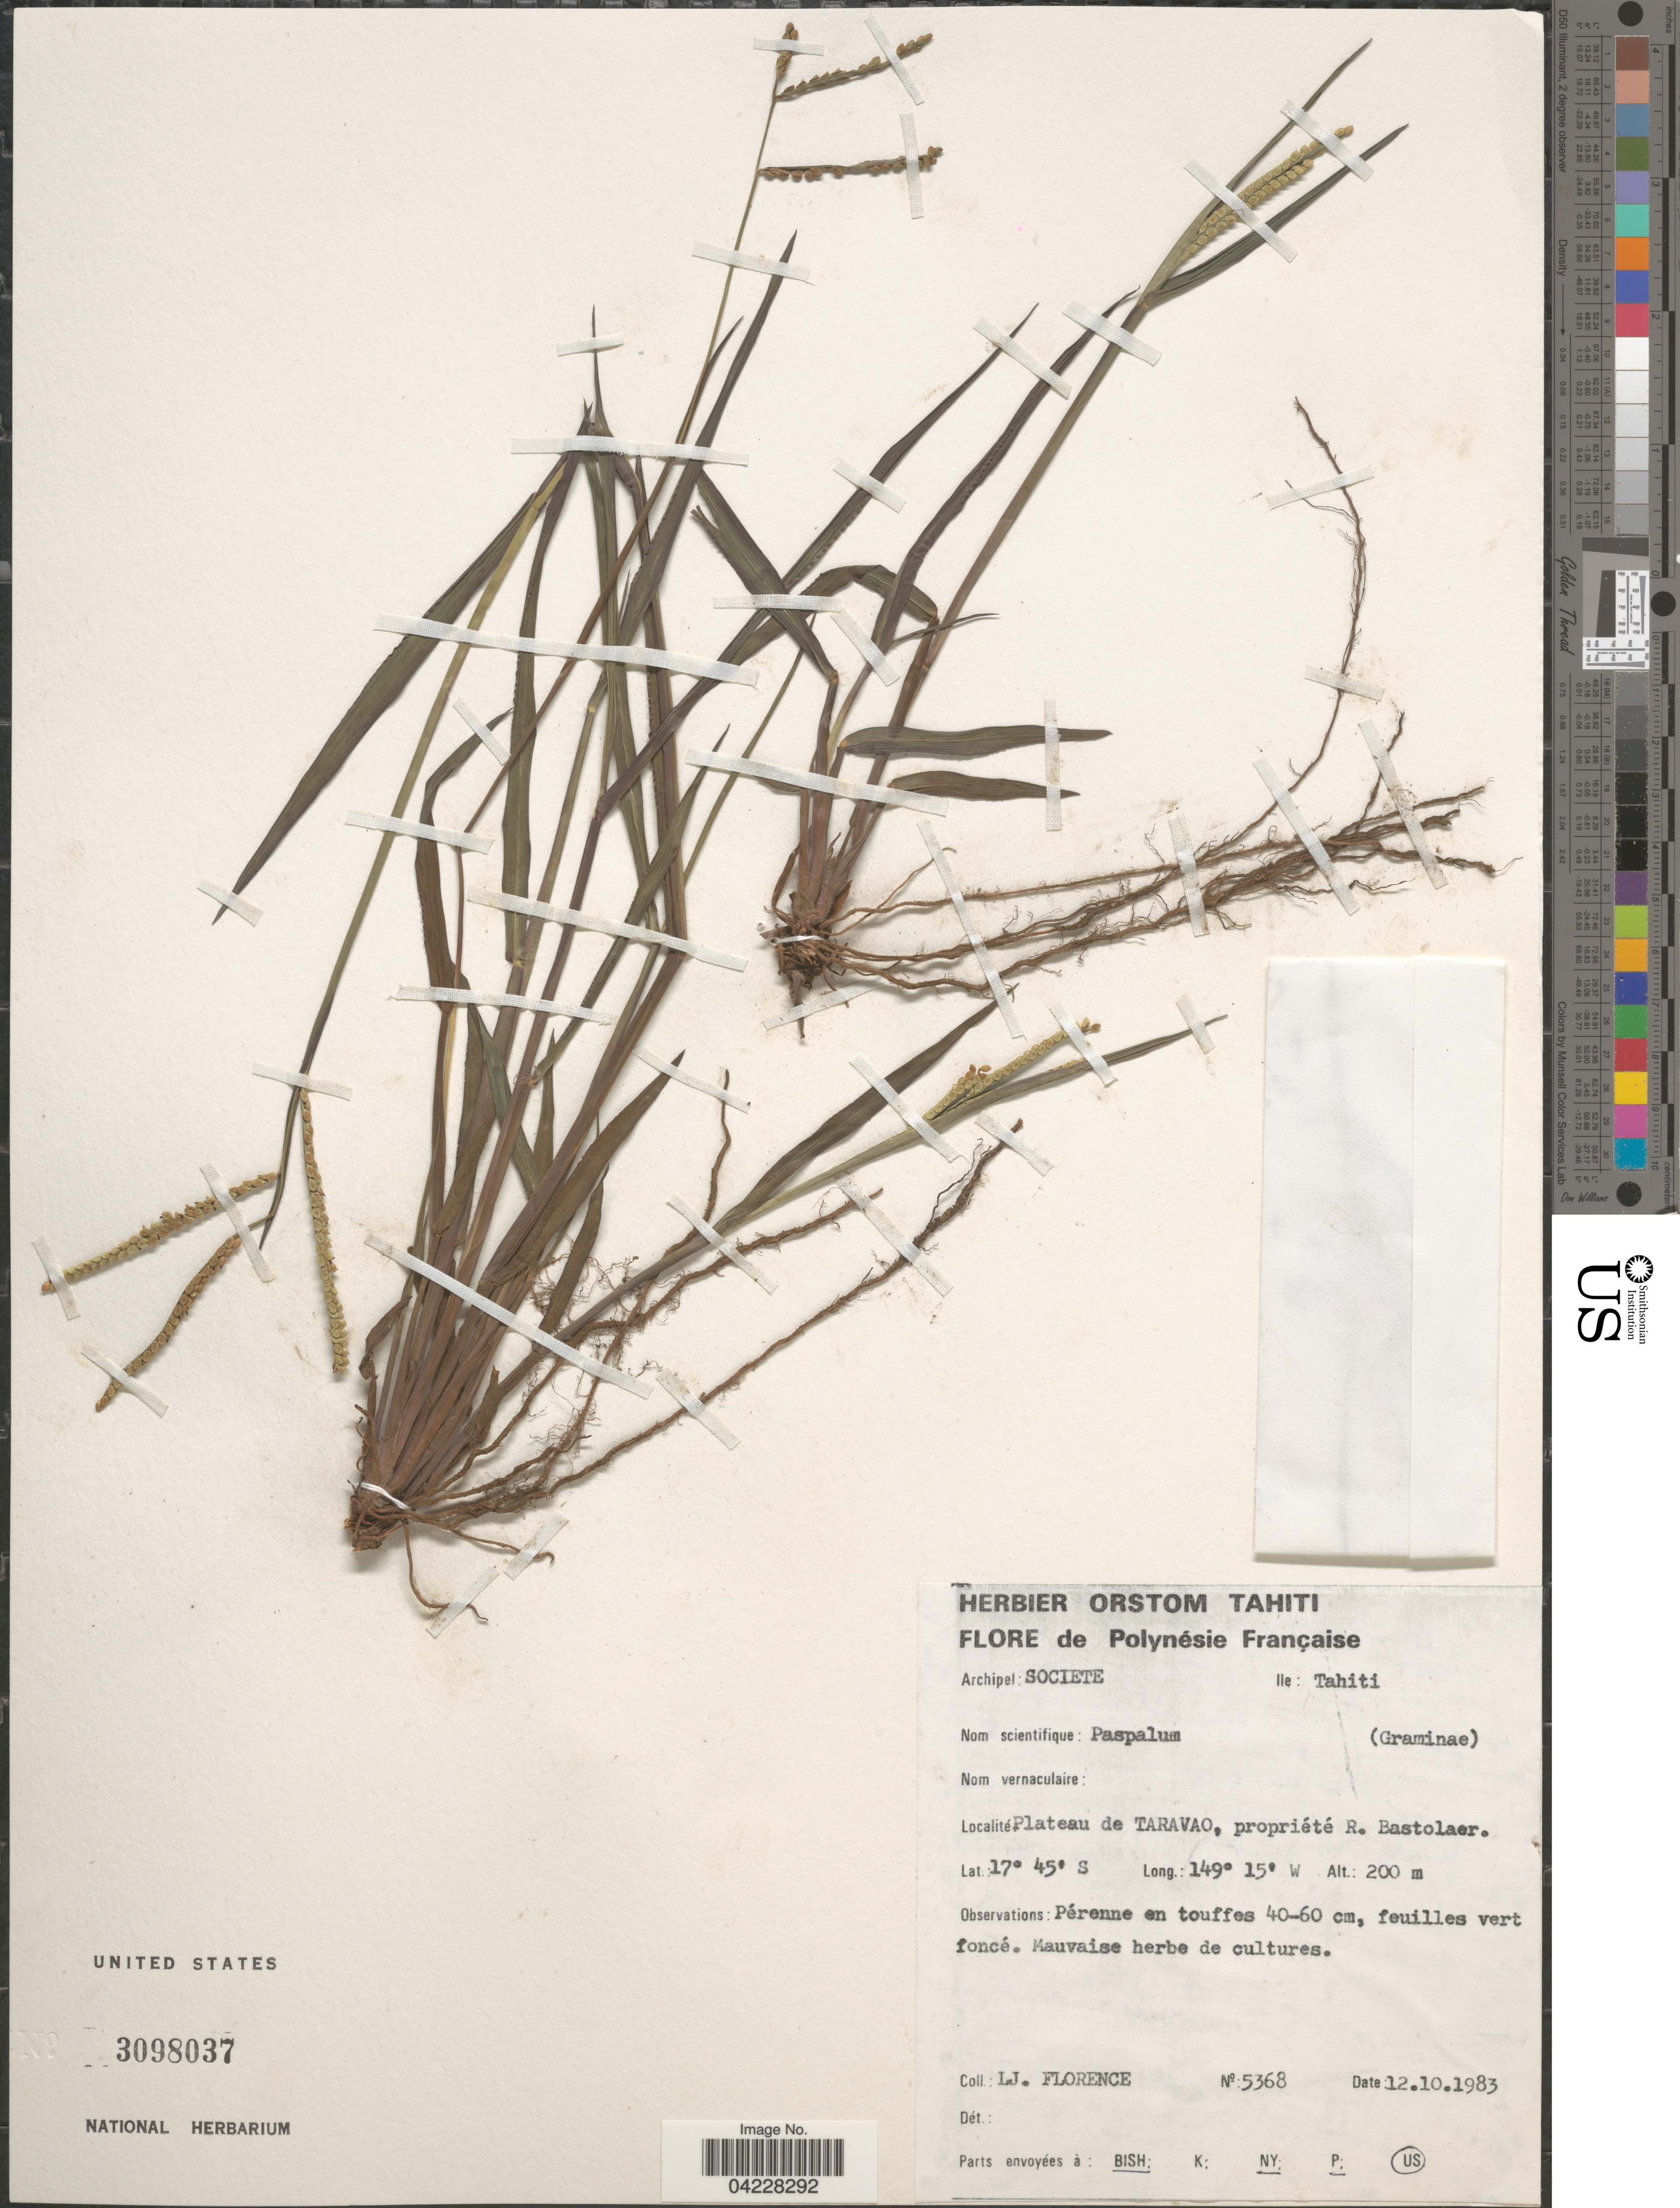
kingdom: Plantae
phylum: Tracheophyta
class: Liliopsida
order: Poales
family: Poaceae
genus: Paspalum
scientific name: Paspalum sp.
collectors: L. Florence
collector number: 5368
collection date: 1983-10-12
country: French Polynesia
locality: Archipel: Societe. Ile: Tahiti. Plateau de Taravao, propriété R. Bastolaer.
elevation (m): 200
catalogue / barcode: US 3098037